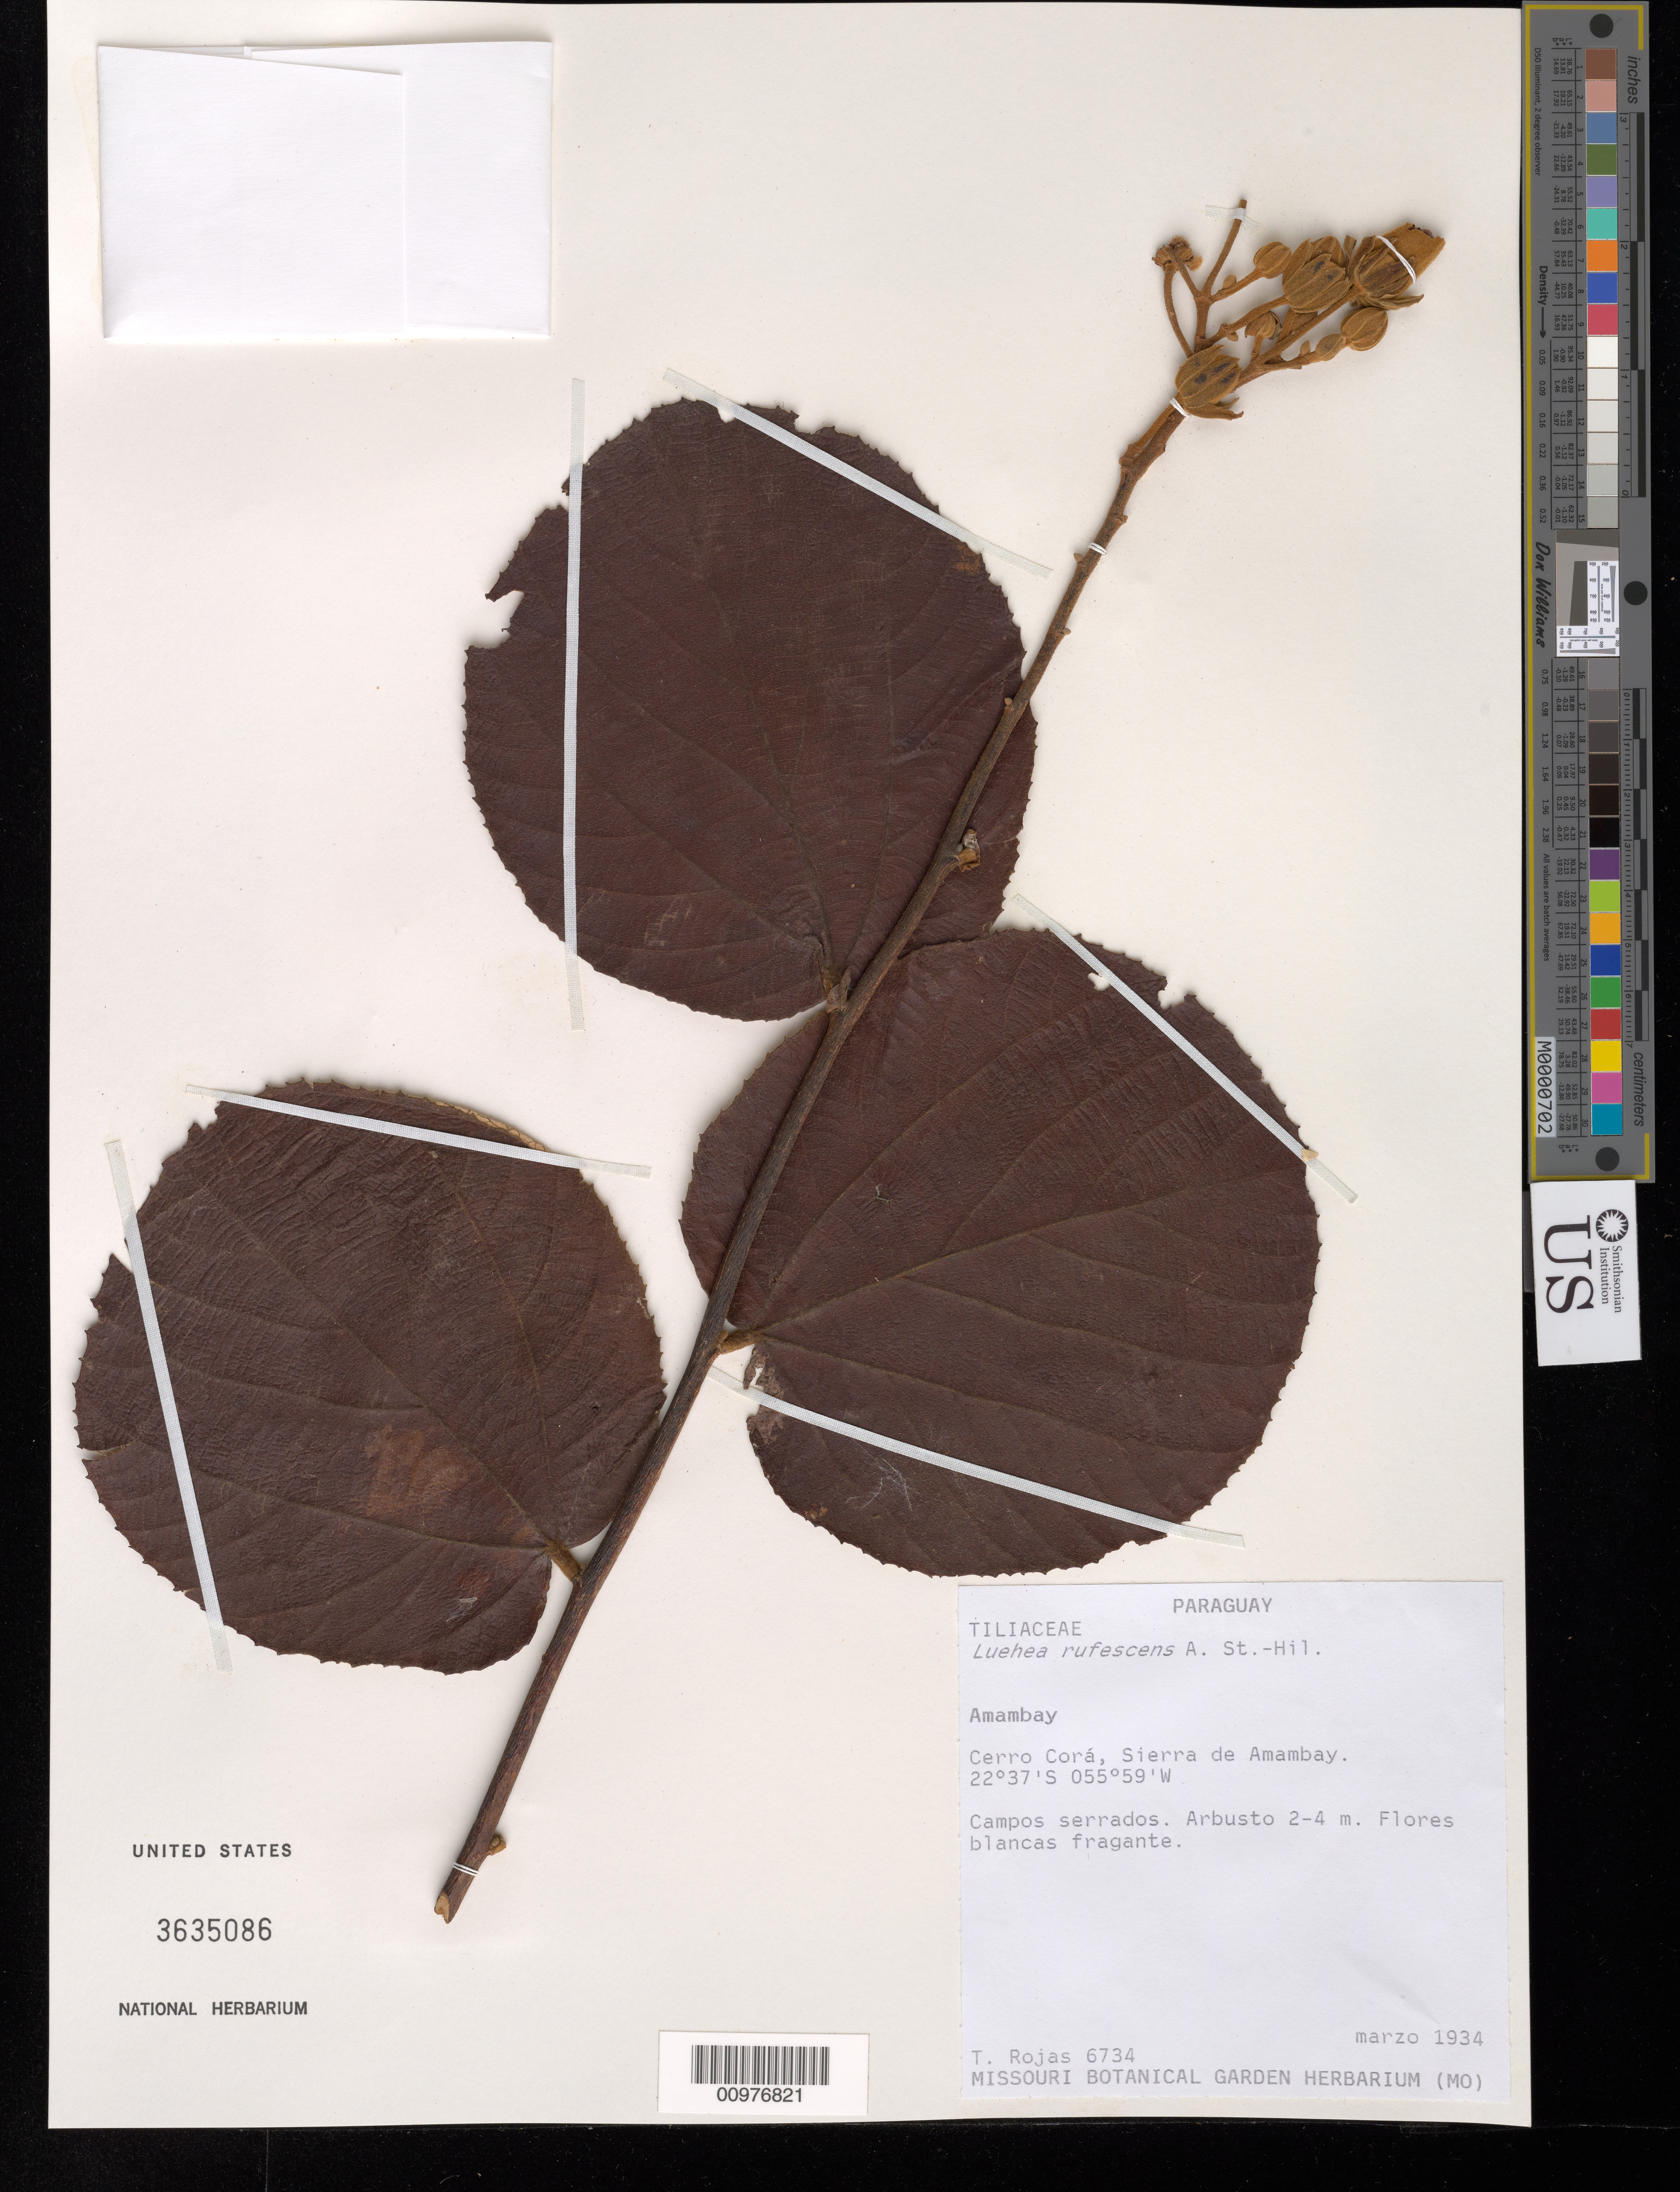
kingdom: Plantae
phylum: Tracheophyta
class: Magnoliopsida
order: Malvales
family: Malvaceae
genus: Luehea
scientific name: Luehea rufescens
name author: A. St.-Hil.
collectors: T. Rojas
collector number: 6734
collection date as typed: marzo 1934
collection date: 1934-03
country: Paraguay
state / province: Amambay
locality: Cerro Cora, Sierra de Amambay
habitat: Campos serrados.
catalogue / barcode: US 3635086